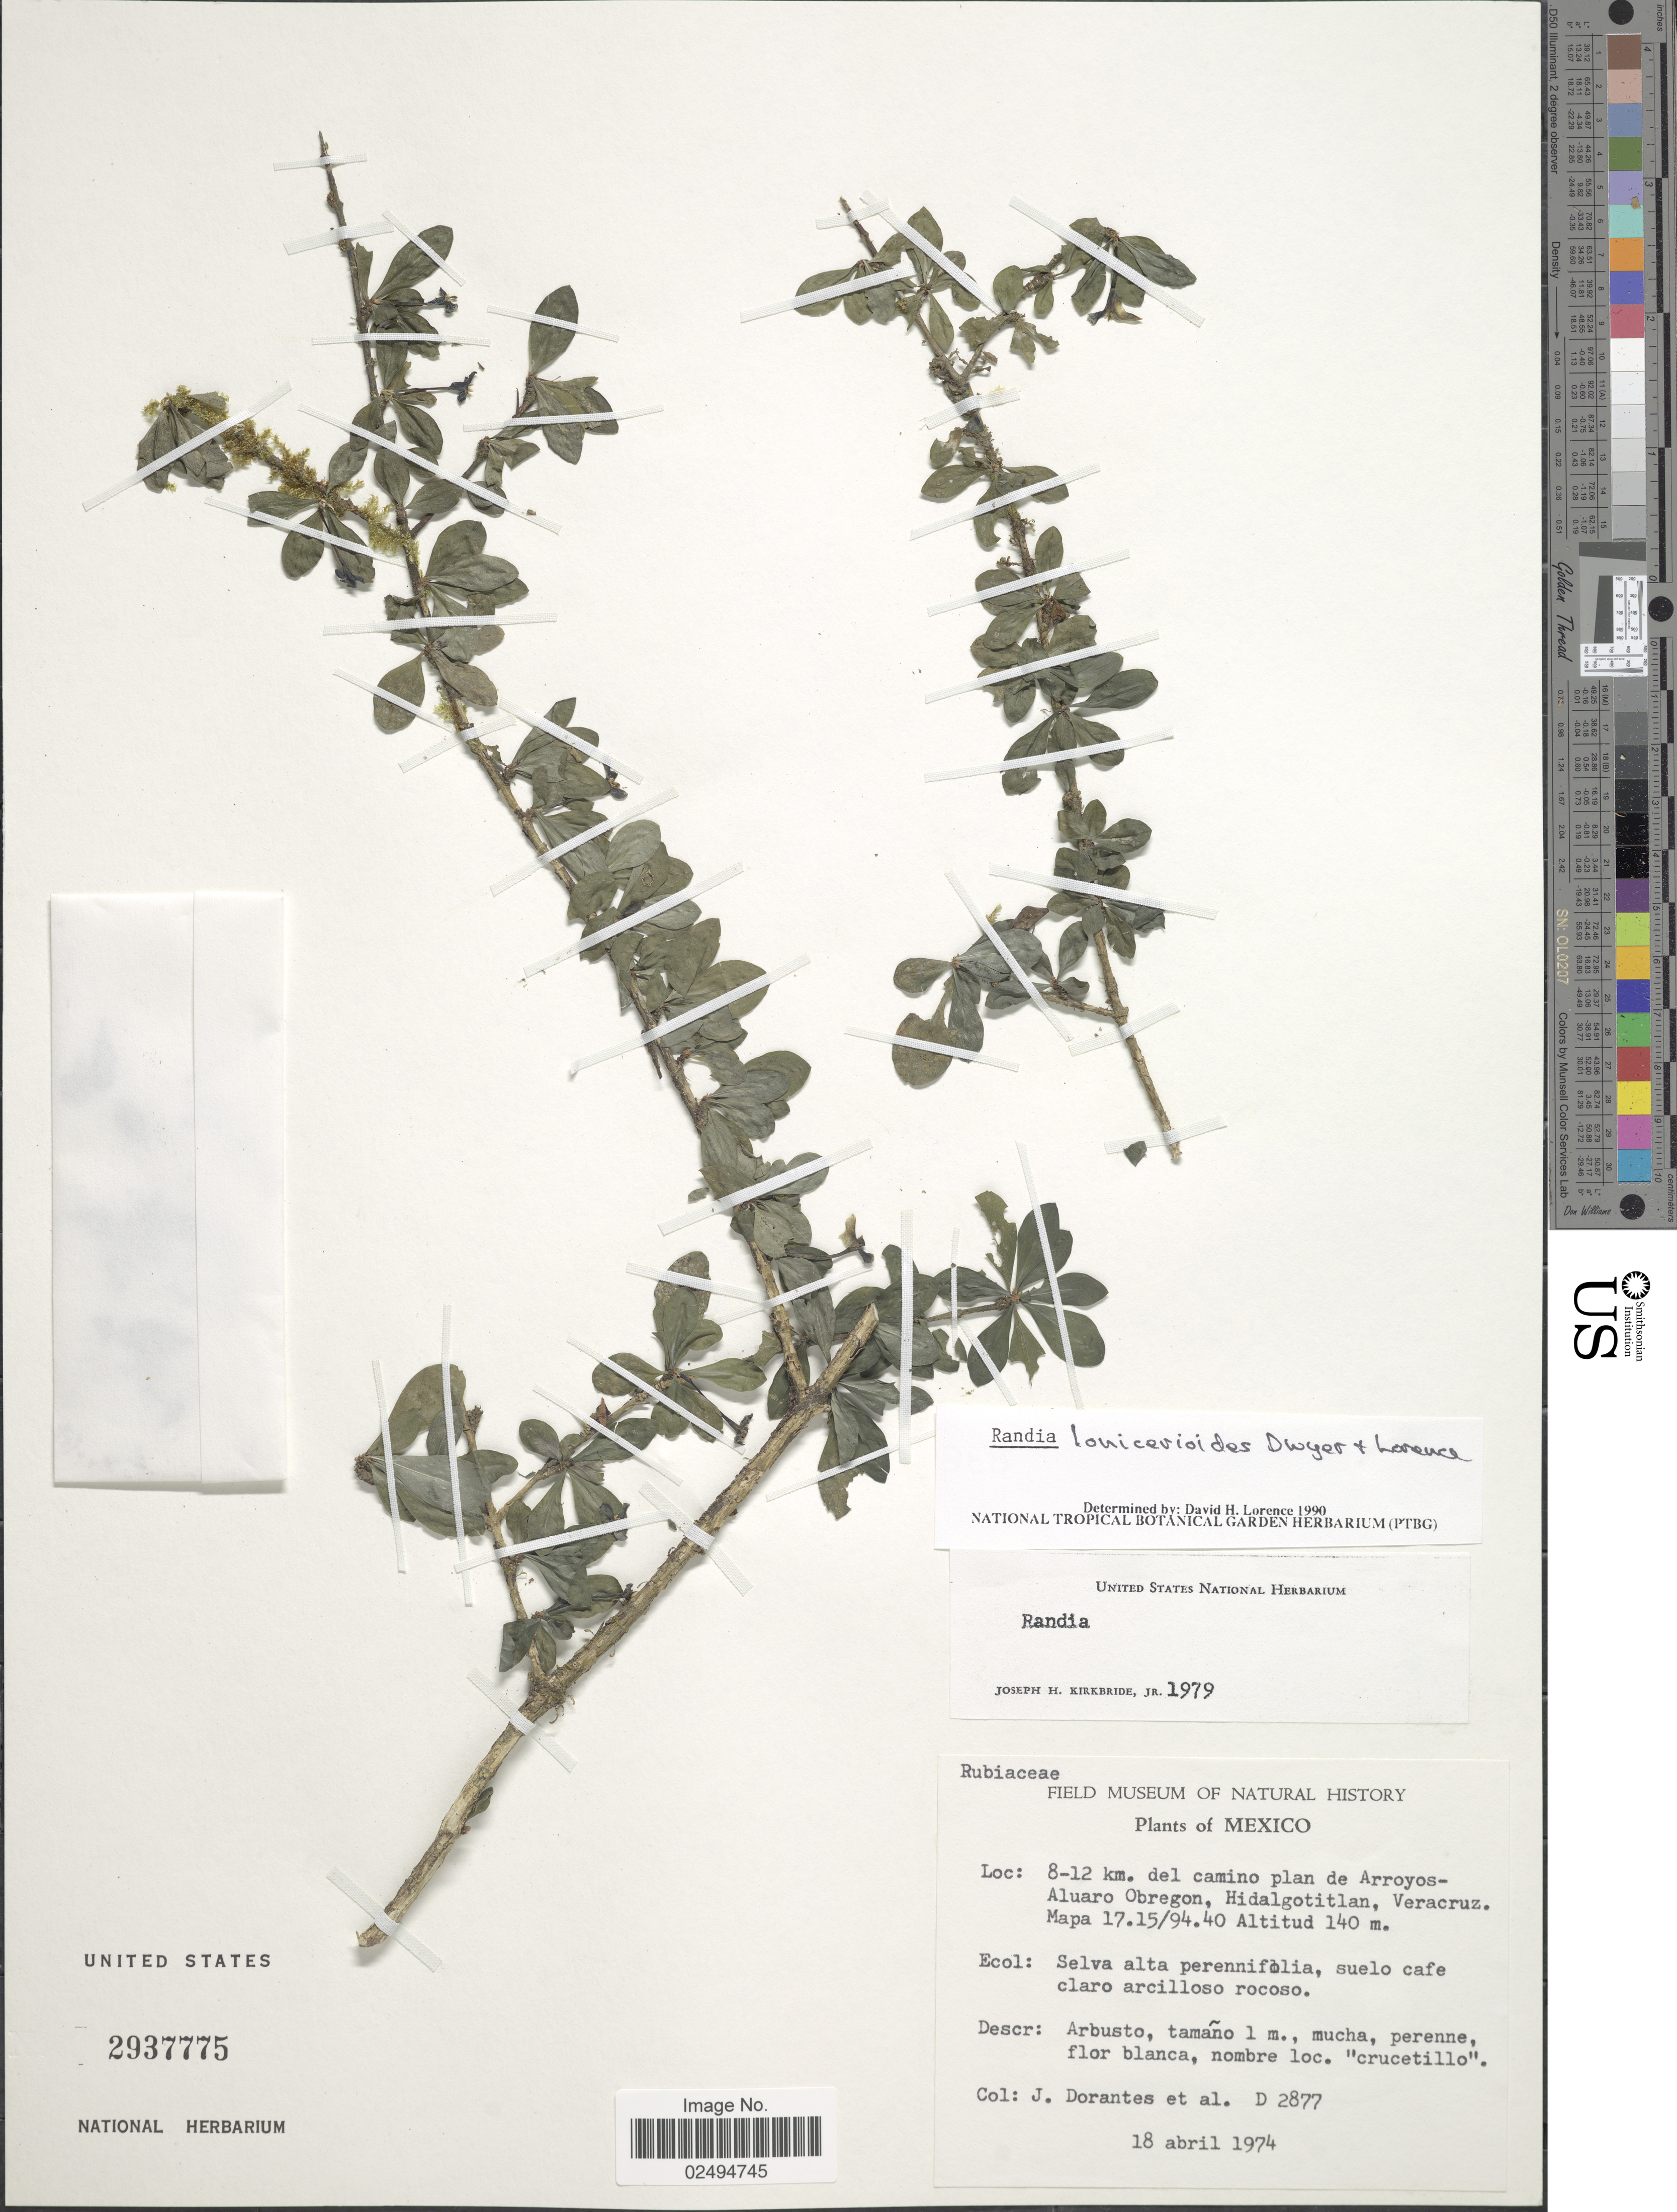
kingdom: Plantae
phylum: Tracheophyta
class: Magnoliopsida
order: Gentianales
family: Rubiaceae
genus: Randia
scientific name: Randia lonicerioides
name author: Dwyer & Lorence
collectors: J. Dorantes & et al.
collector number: D2877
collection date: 1974-04-18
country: Mexico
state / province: Veracruz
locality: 8-12 km. del camino plan de Arroyos-Aluaro Obregon, Hidalgotitlan, Veracruz. Mapa 17.15/94.40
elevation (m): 140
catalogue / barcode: US 2937775